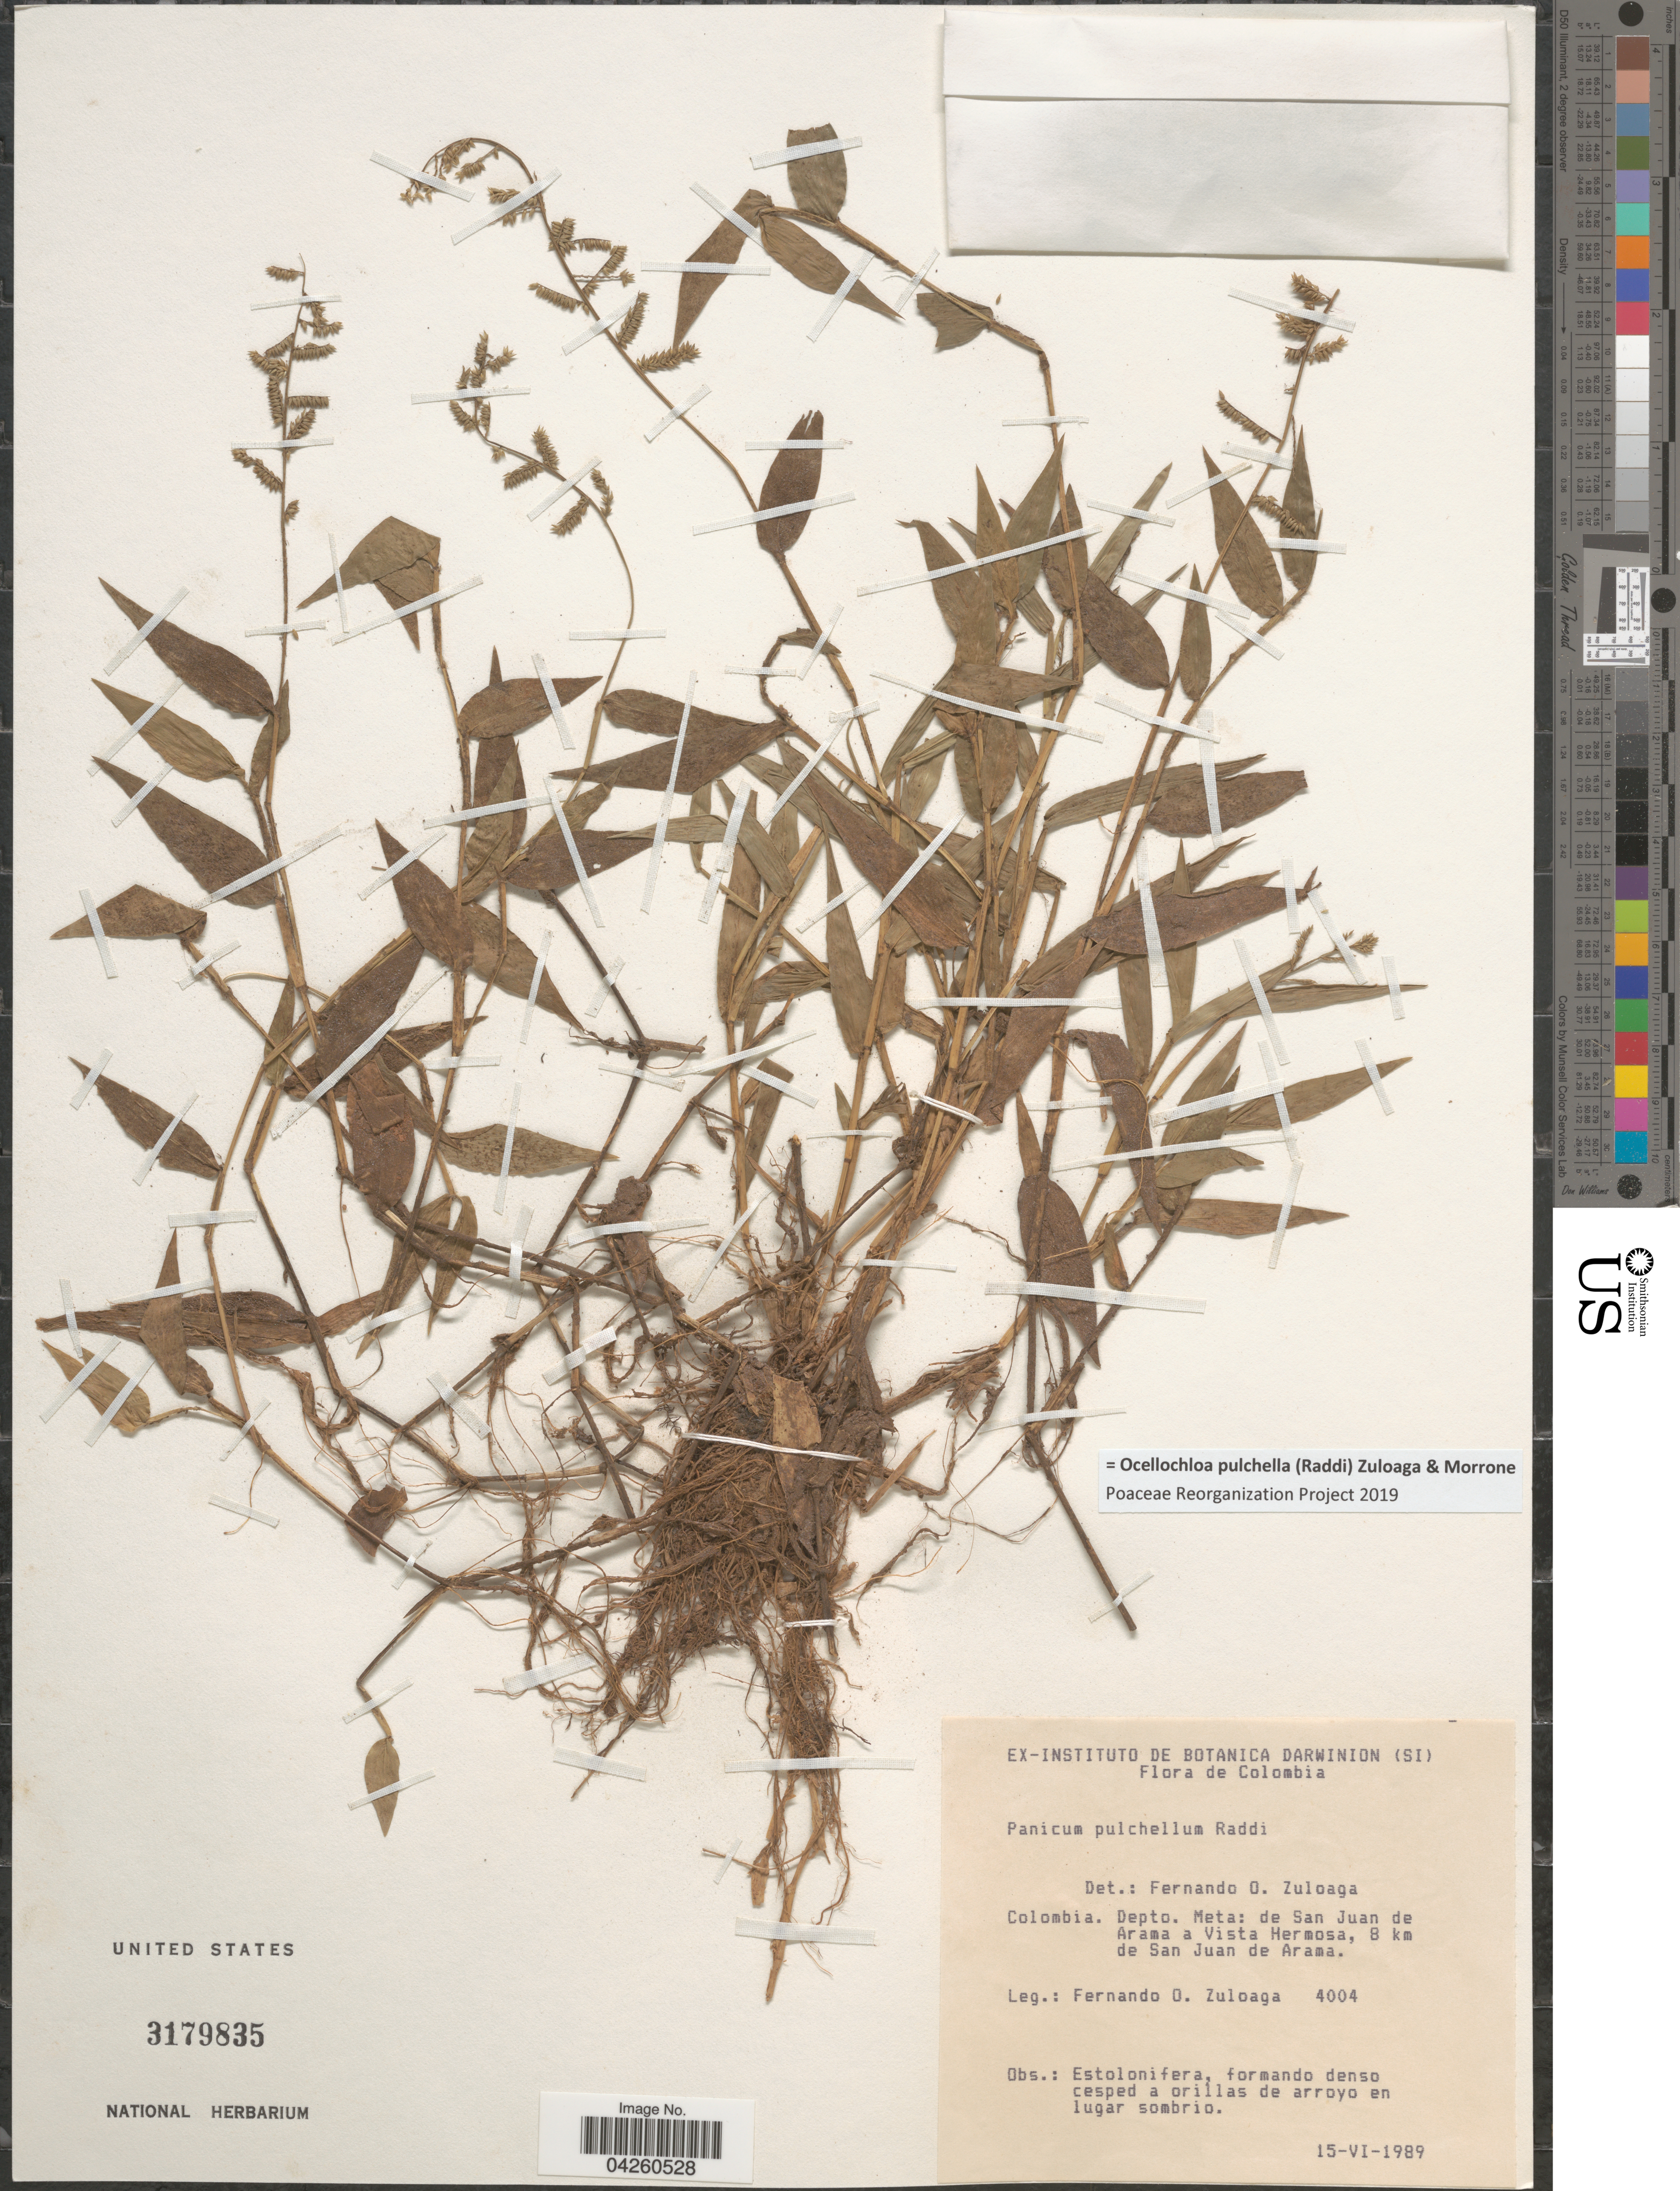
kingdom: Plantae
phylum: Tracheophyta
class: Liliopsida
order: Poales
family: Poaceae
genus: Ocellochloa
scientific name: Ocellochloa pulchella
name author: (Raddi) Zuloaga & Morrone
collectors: F. O. Zuloaga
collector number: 4004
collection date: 1989-06-15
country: Colombia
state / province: Meta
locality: Depto. Meta: de San Juan de Arama a Vista Hermosa, 8 km de San Juan de Arama.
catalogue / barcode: US 3179835